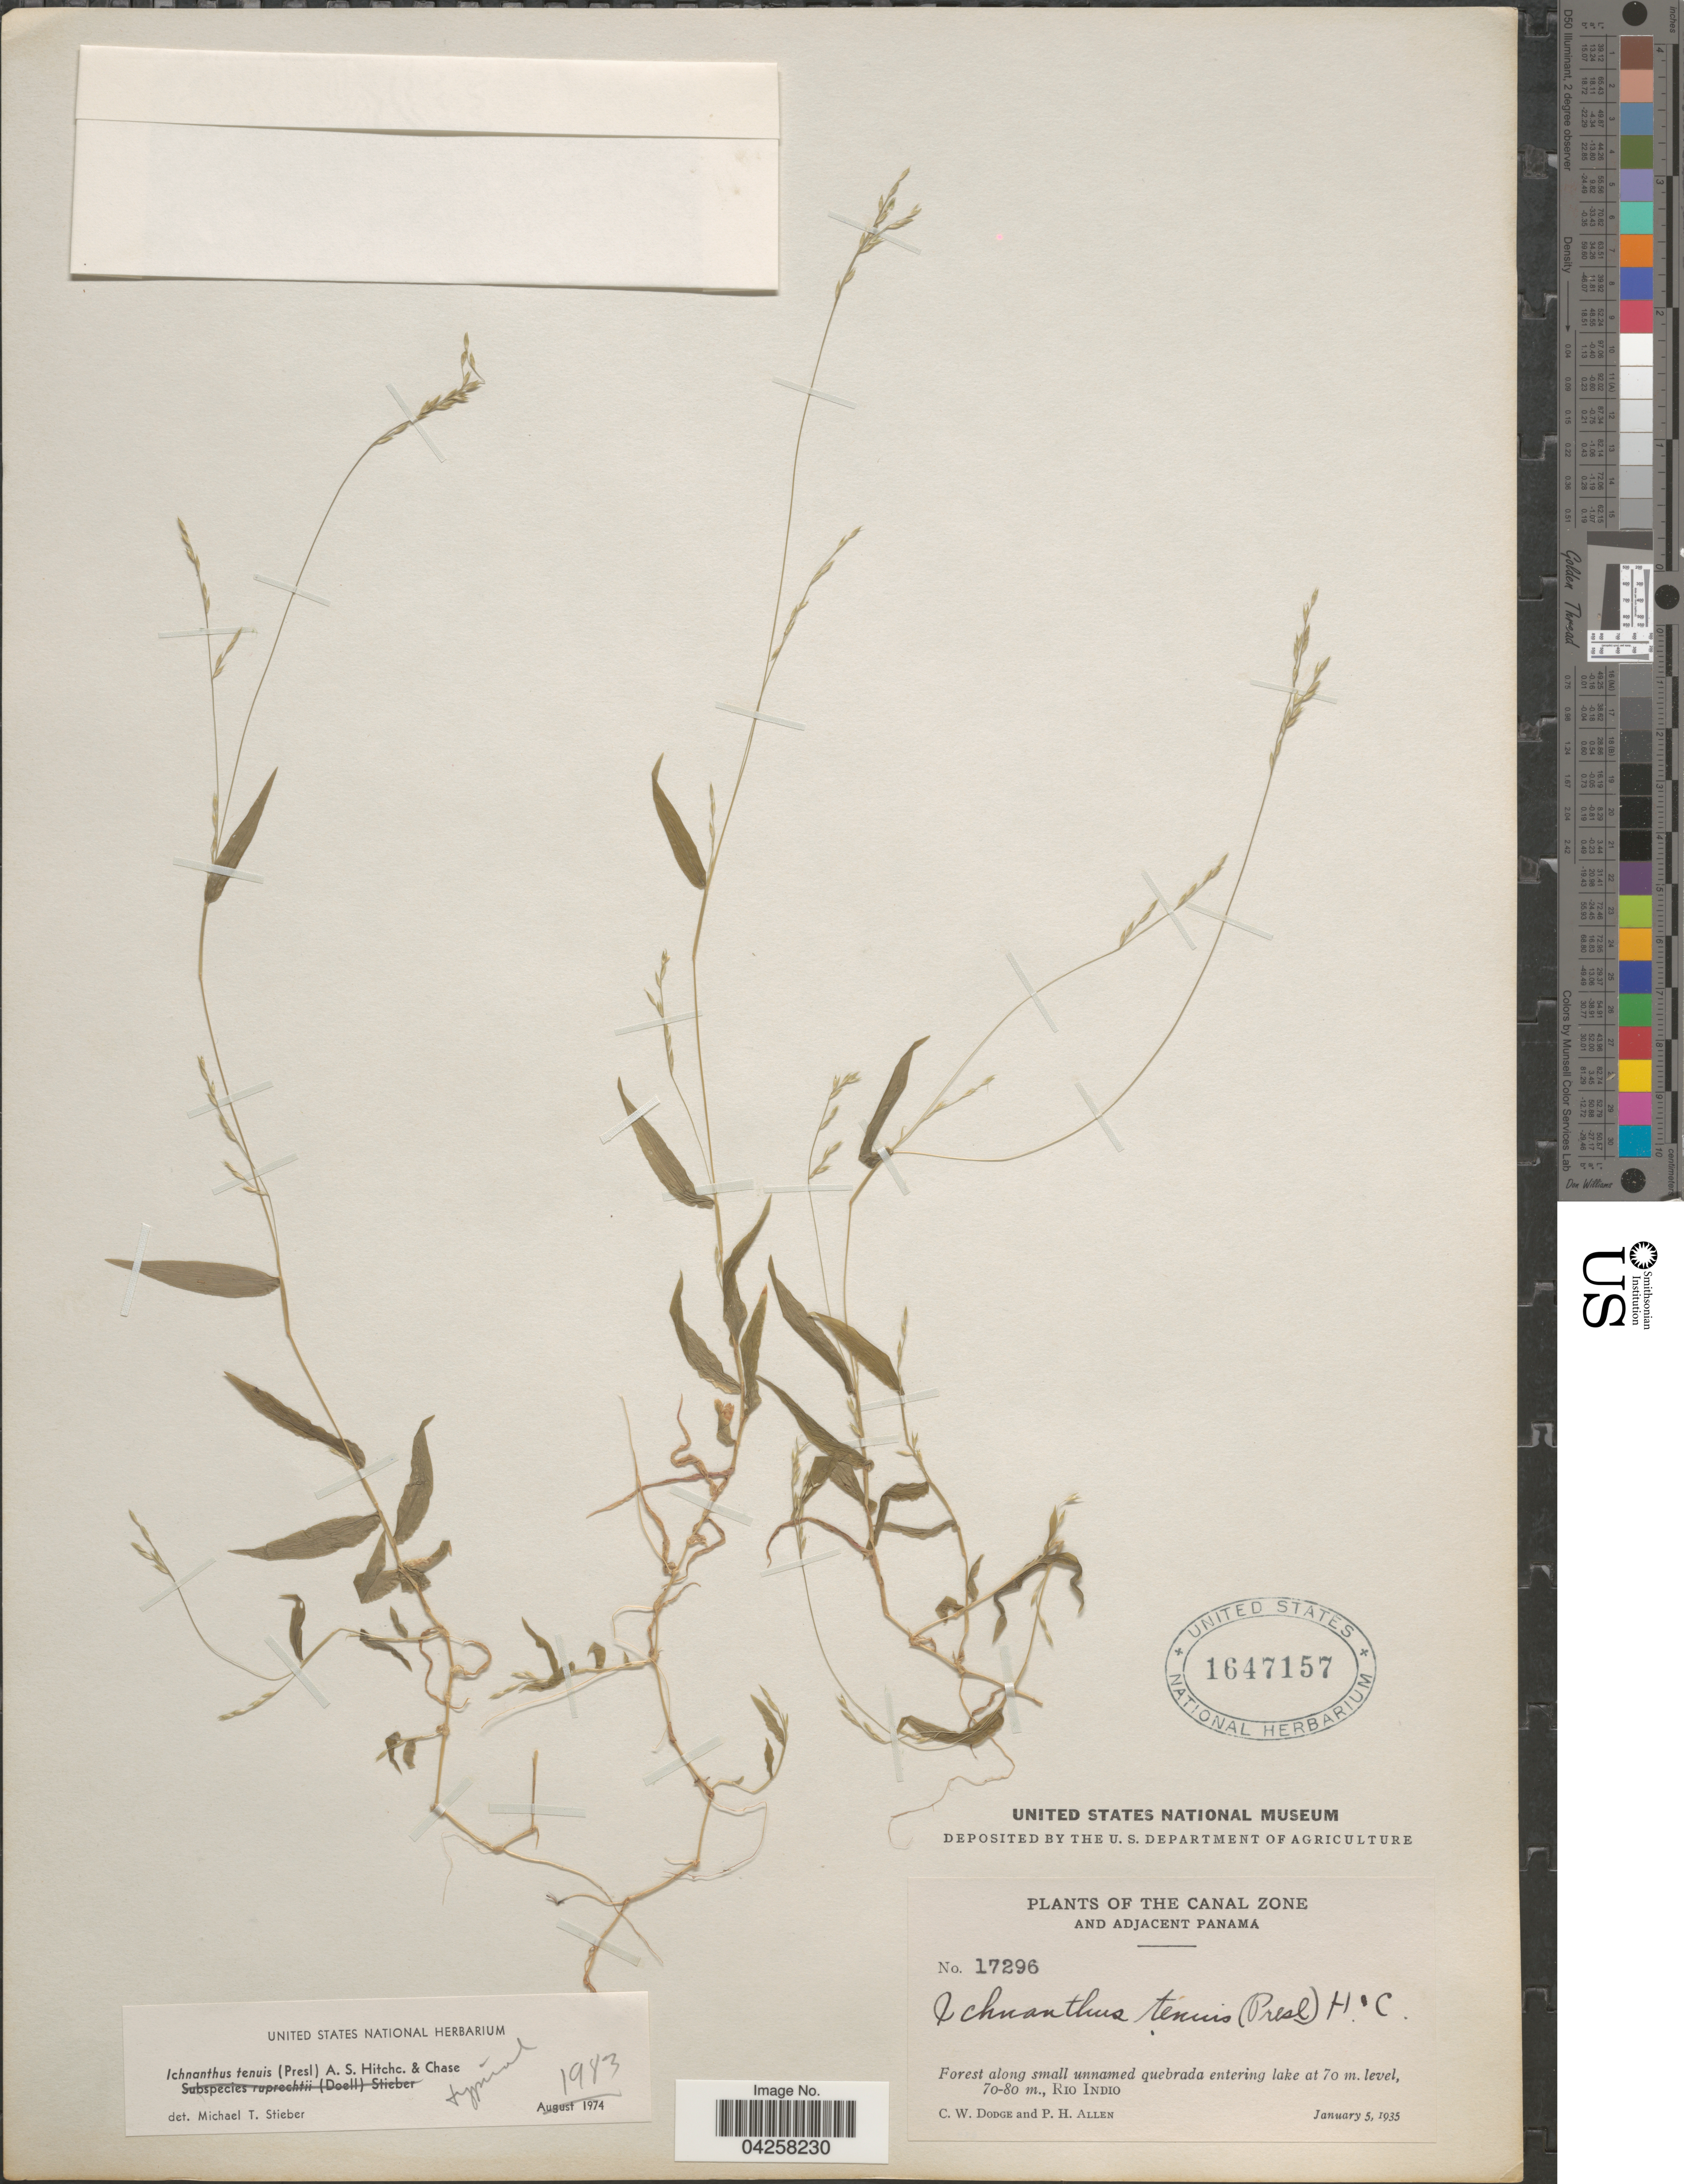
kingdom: Plantae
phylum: Tracheophyta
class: Liliopsida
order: Poales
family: Poaceae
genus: Ichnanthus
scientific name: Ichnanthus tenuis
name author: (J. Presl) Hitchc. & Chase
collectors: C. Dodge & P. H. Allen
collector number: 17296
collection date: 1935-01-05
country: Panama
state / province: Colón / Panamá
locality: The Canal Zone and adjacent Panamá. Forest along small unnamed quebrada entering lake at 70 m. level, Rio Indio.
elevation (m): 70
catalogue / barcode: US 1647157